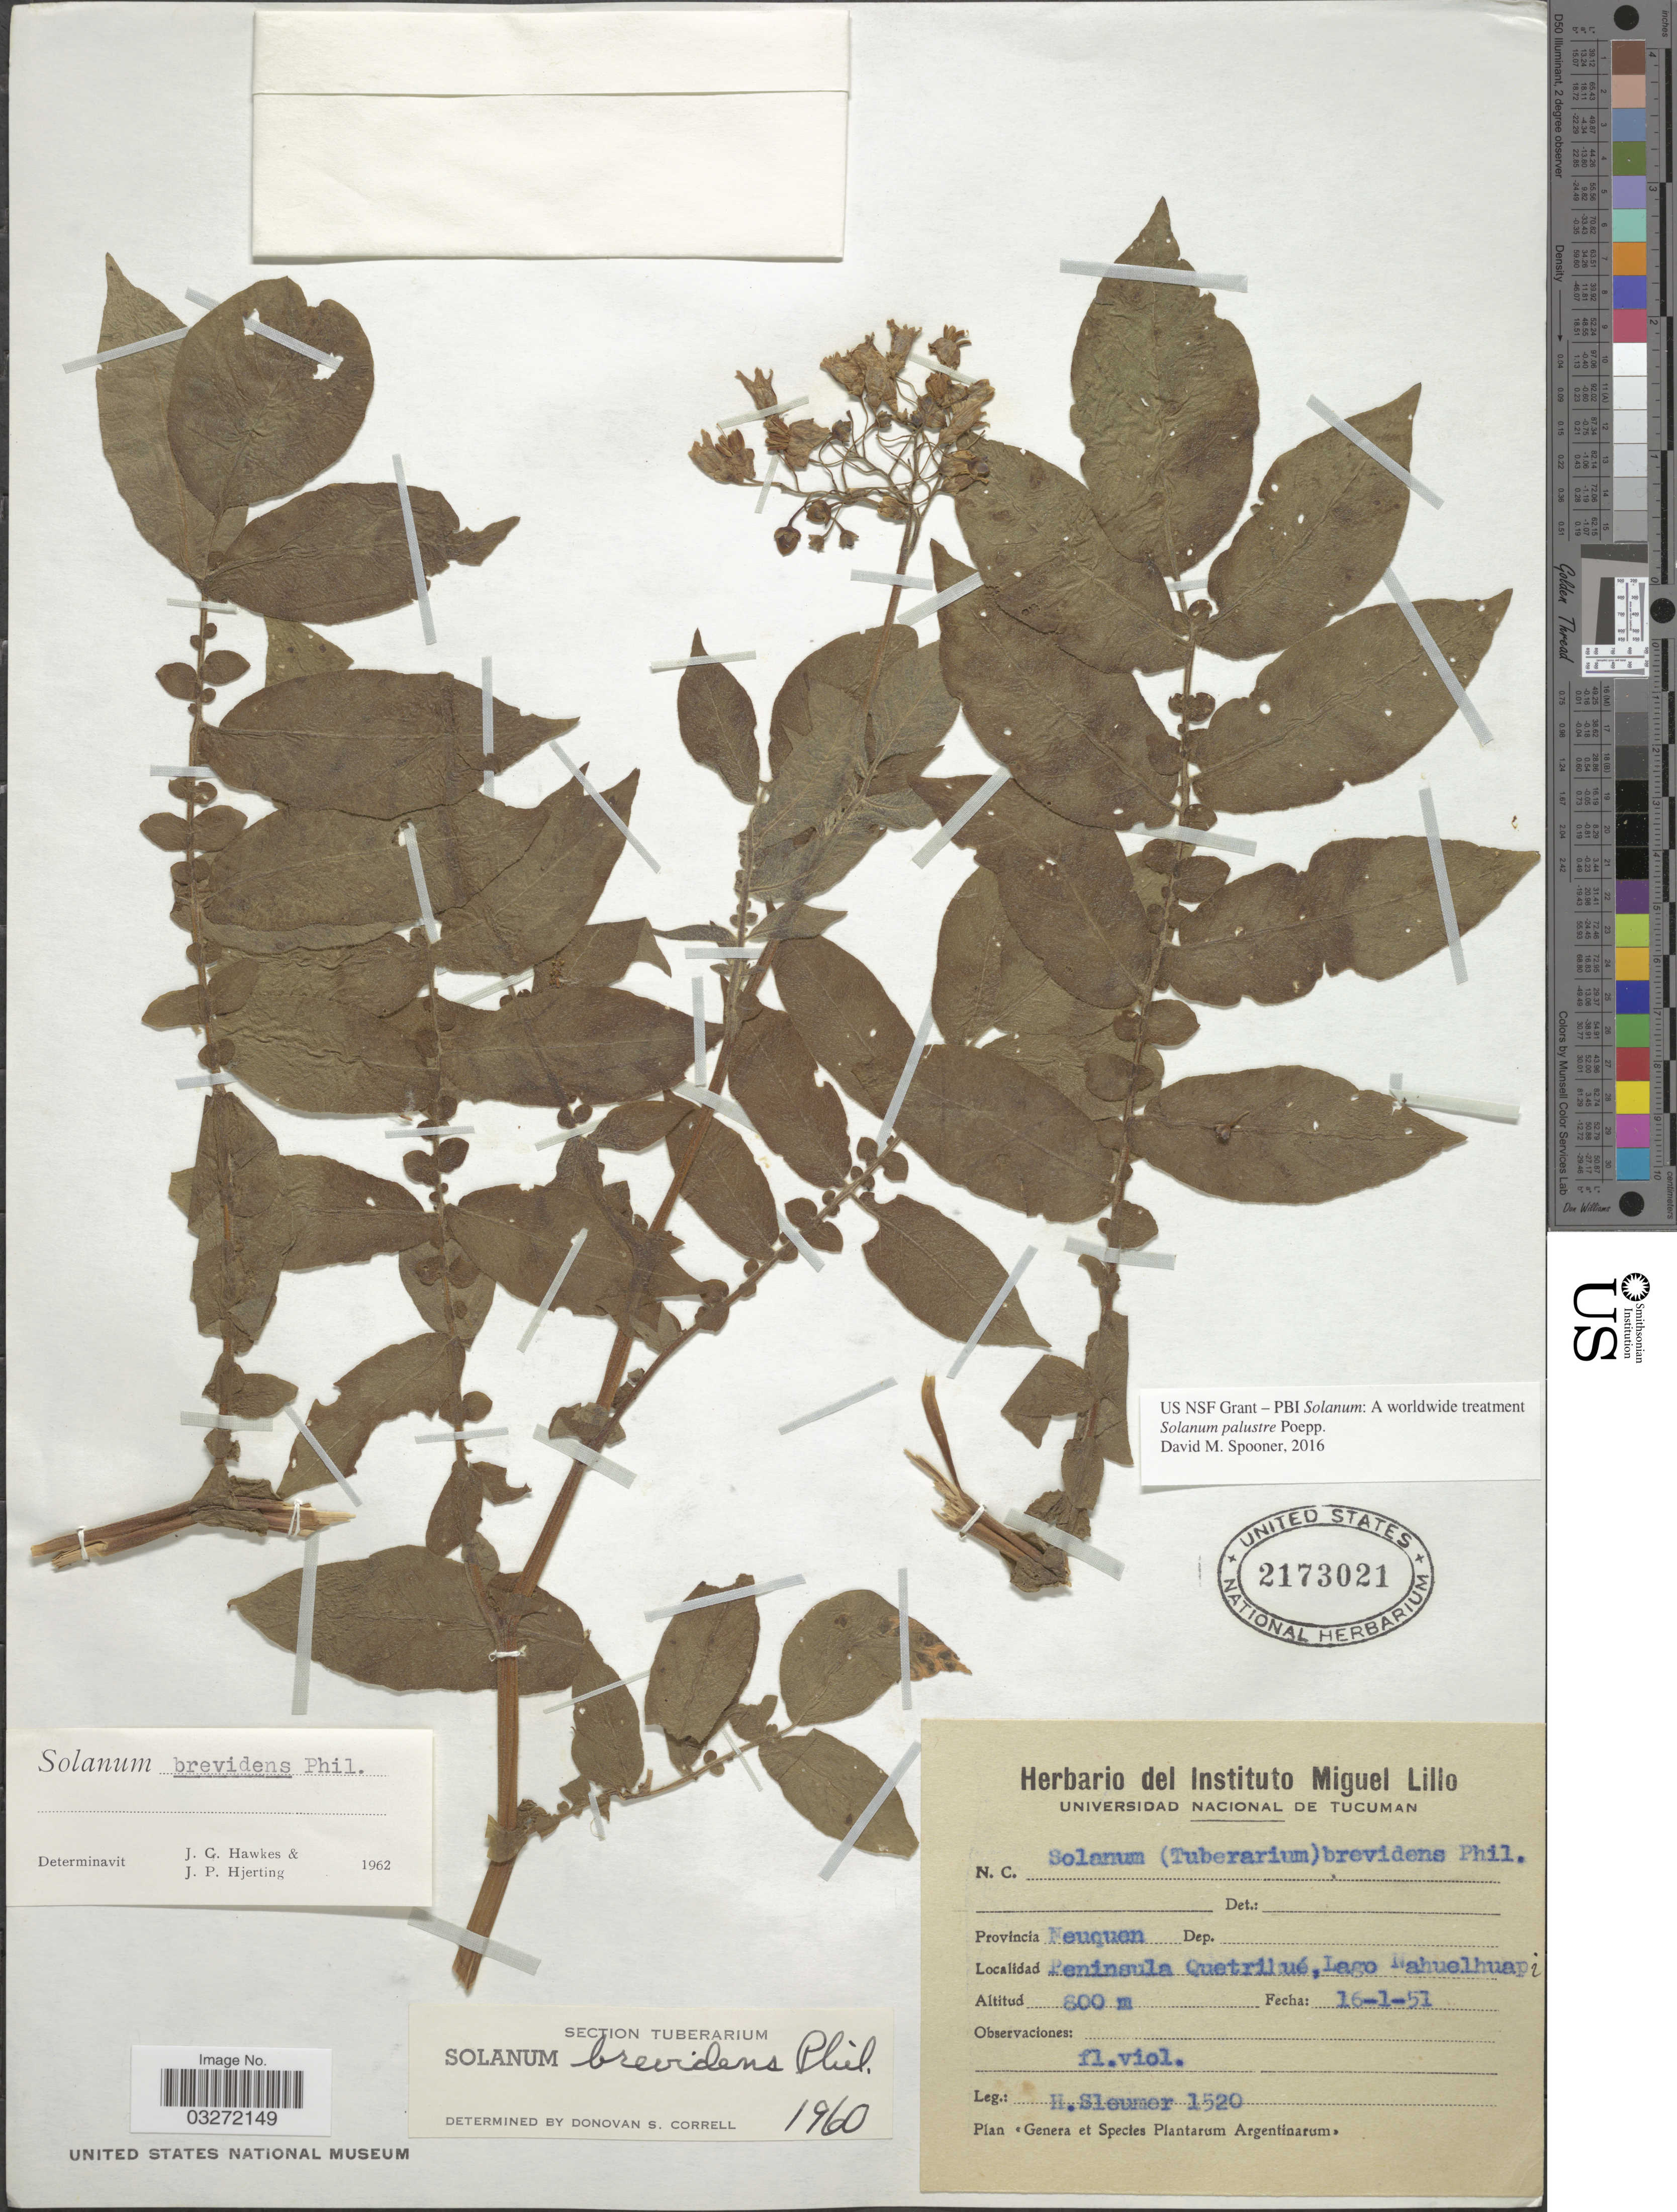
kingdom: Plantae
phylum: Tracheophyta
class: Magnoliopsida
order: Solanales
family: Solanaceae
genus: Solanum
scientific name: Solanum palustre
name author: Poepp. ex Schltr.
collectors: H. O. Sleumer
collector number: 1520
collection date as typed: Transcribed d/m/y: 16/1/51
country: Argentina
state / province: Neuquen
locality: Peninsula Quetrilué, Lago Nahuelhuapi.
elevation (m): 800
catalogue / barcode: US 2173021